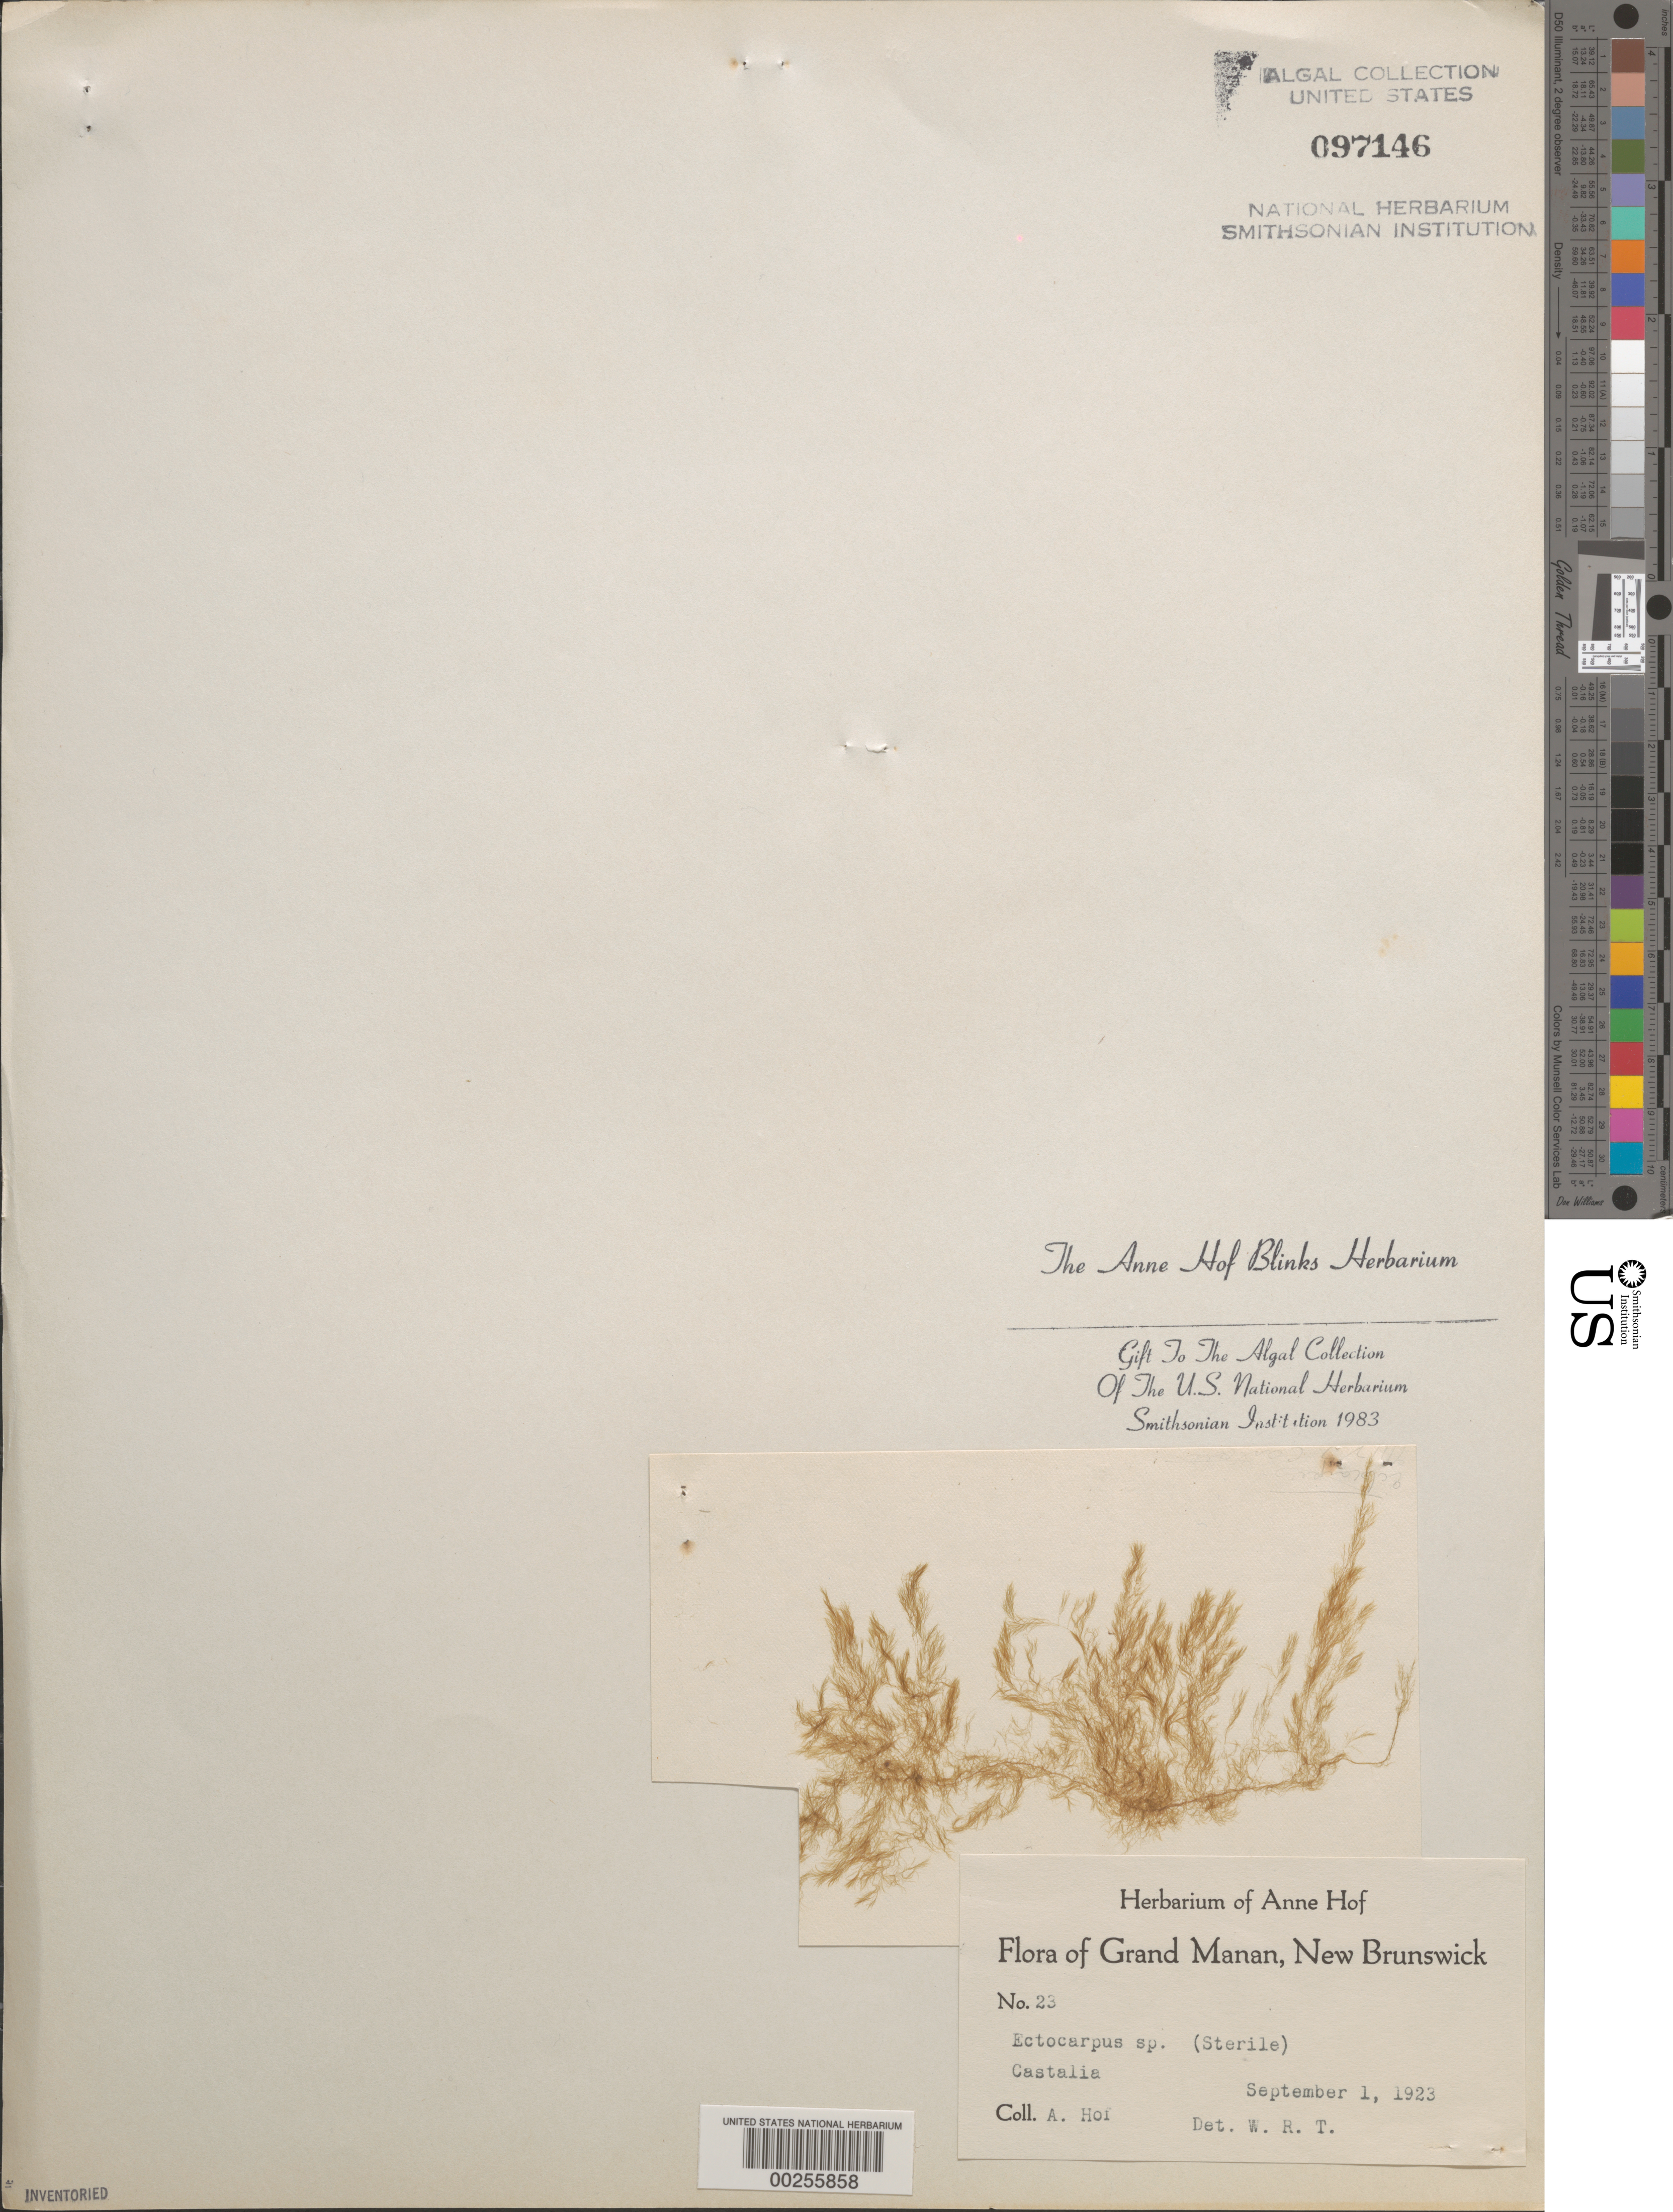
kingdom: Chromista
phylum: Ochrophyta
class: Phaeophyceae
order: Ectocarpales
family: Ectocarpaceae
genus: Ectocarpus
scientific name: Ectocarpus sp.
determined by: Taylor, William R.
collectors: A. Blinks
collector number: AHB 23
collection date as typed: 01 Sep 1923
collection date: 1923-09-01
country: Canada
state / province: New Brunswick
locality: Grand manan, castalia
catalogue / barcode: US 97146